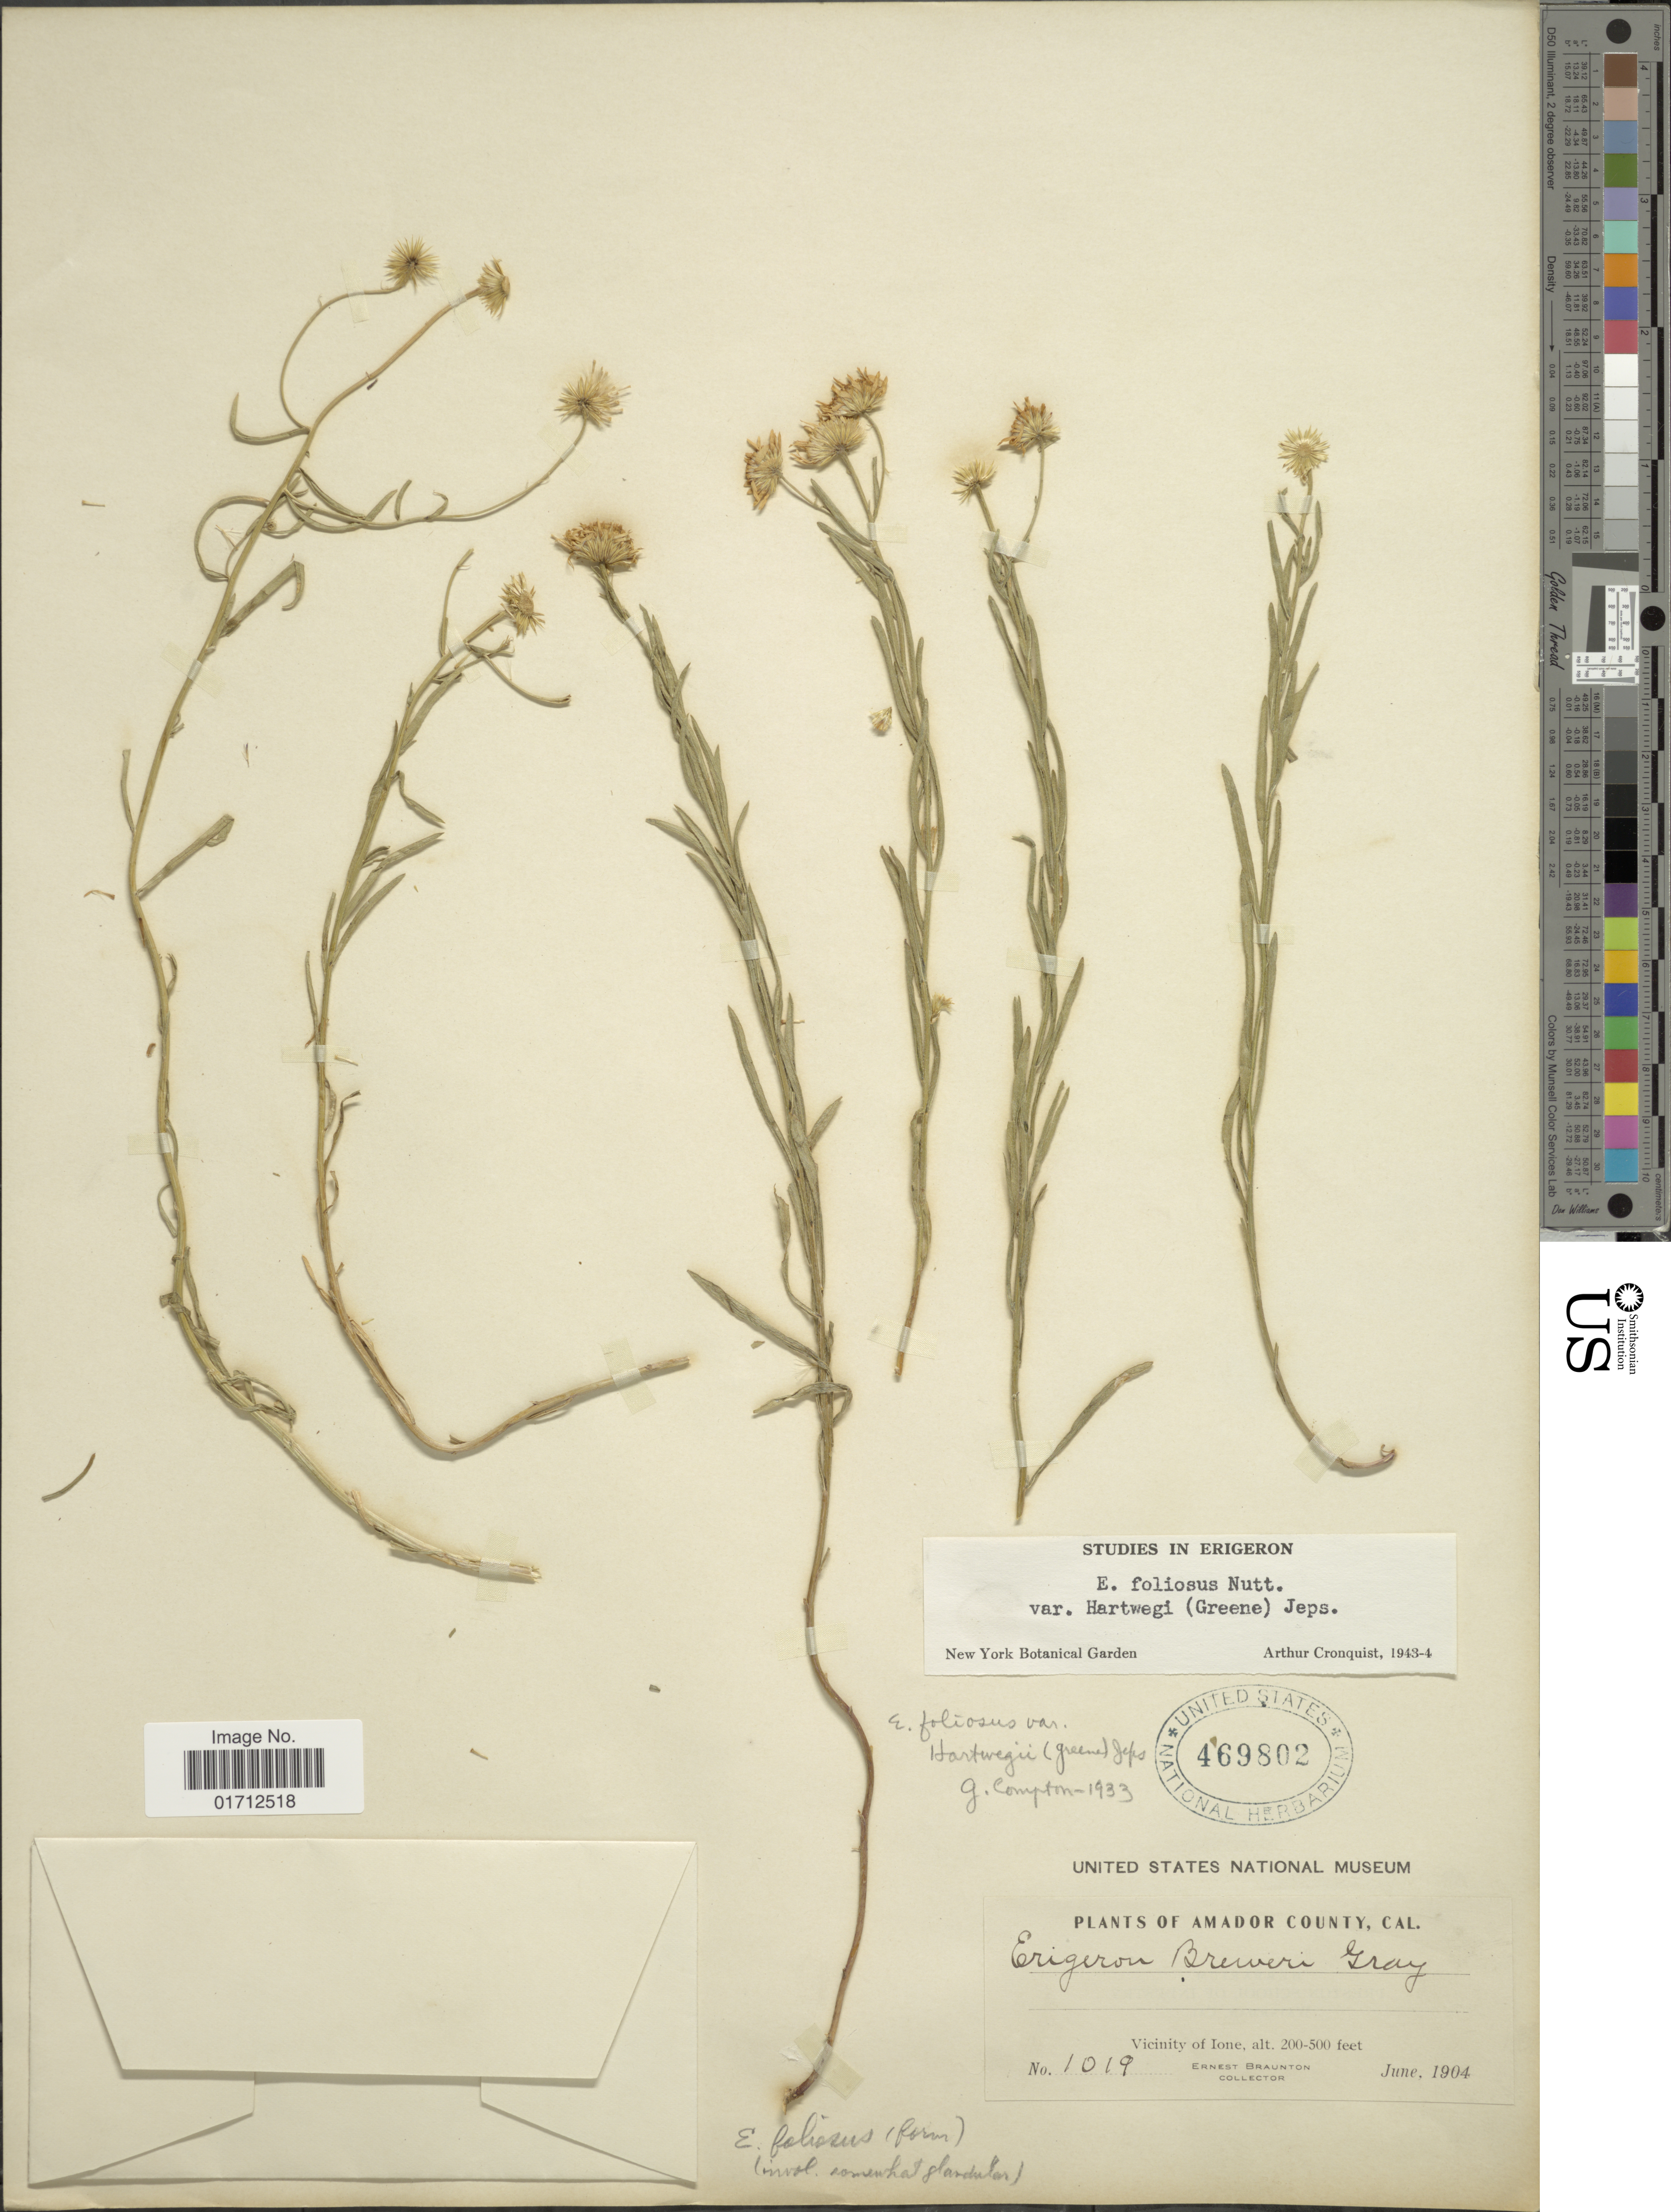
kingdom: Plantae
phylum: Tracheophyta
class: Magnoliopsida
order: Asterales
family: Asteraceae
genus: Erigeron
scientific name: Erigeron foliosus var. hartwegii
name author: (Greene) Jeps.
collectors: E. Braunton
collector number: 1019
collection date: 1904-06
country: United States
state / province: California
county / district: Amador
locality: Amador County, Vicinity of Ione.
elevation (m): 61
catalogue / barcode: US 469802